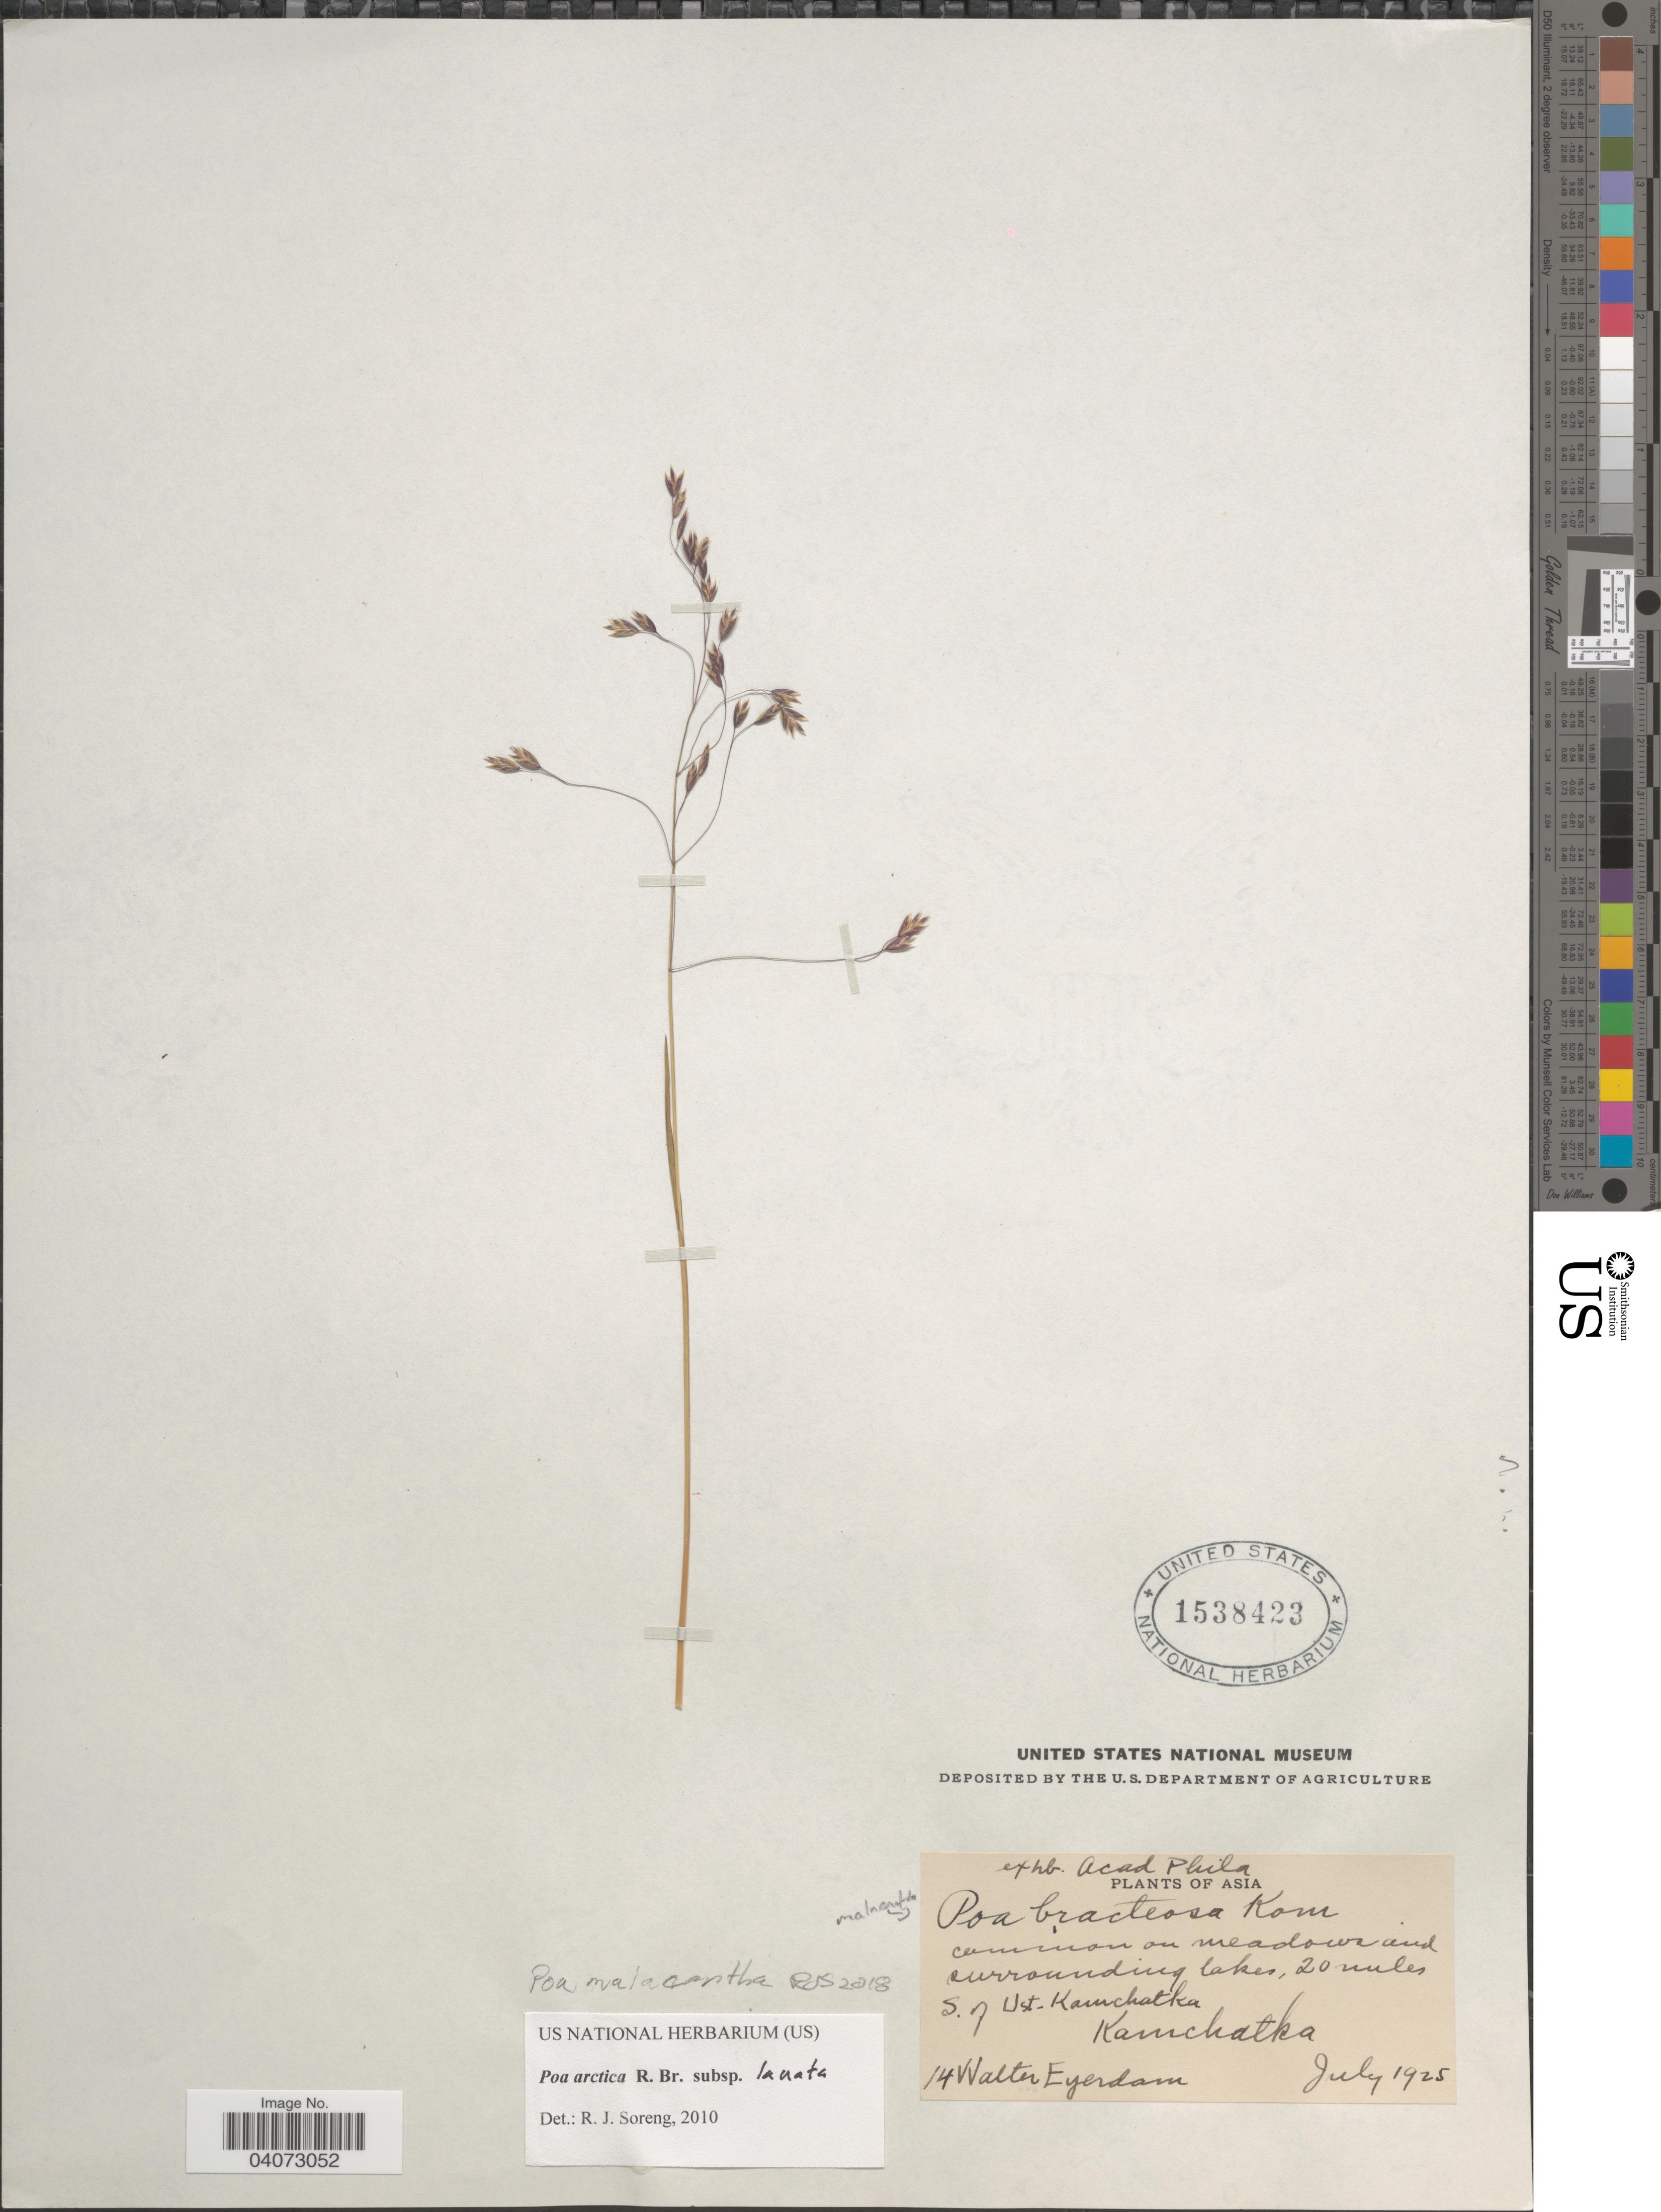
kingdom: Plantae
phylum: Tracheophyta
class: Liliopsida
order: Poales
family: Poaceae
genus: Poa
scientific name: Poa arctica subsp. lanata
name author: (Scribn. & Merr.) Soreng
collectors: W. J. Eyerdam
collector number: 14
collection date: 1925-07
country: Russian Federation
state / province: Kamchatka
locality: Common on meadows and surrounding lakes, 20 miles S. of Ust-Kamchatka.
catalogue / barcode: US 1538423